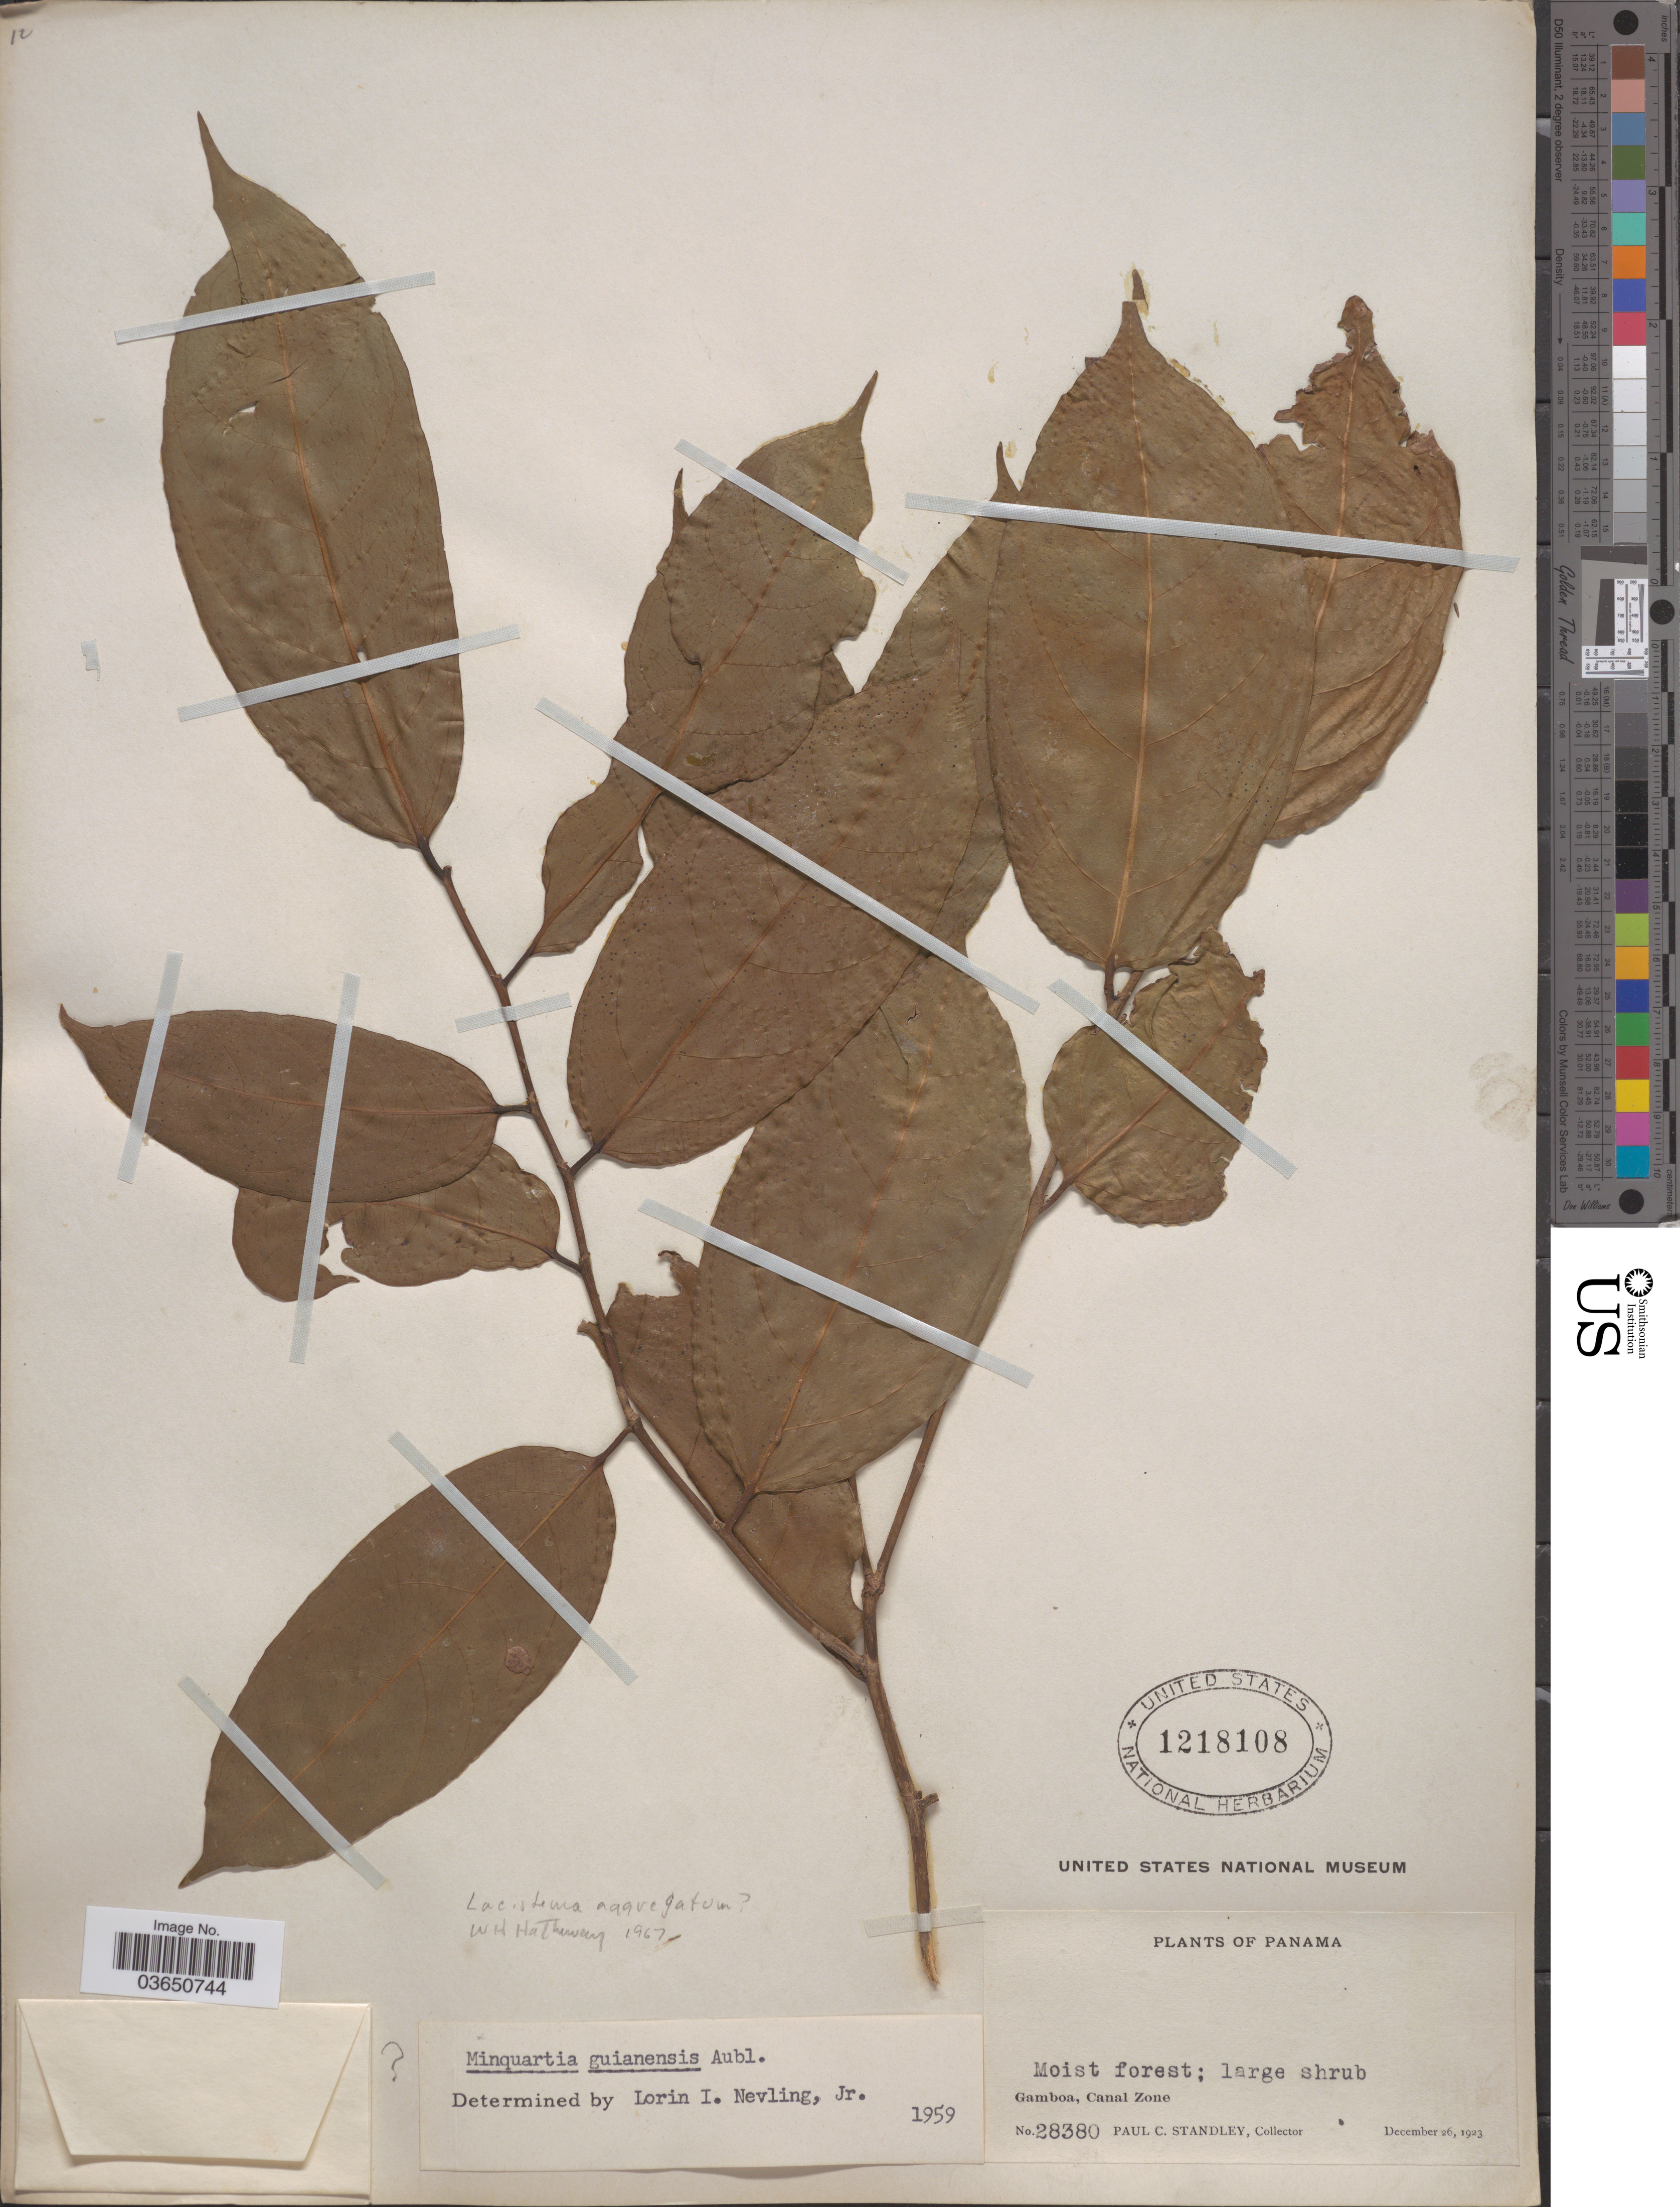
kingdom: Plantae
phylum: Tracheophyta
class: Magnoliopsida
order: Santalales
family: Coulaceae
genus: Minquartia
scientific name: Minquartia guianensis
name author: Aubl.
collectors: P. C. Standley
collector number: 28380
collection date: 1923-12-26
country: Panama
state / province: Colón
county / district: Canal Zone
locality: Gamboa, Canal Zone.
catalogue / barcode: US 1218108